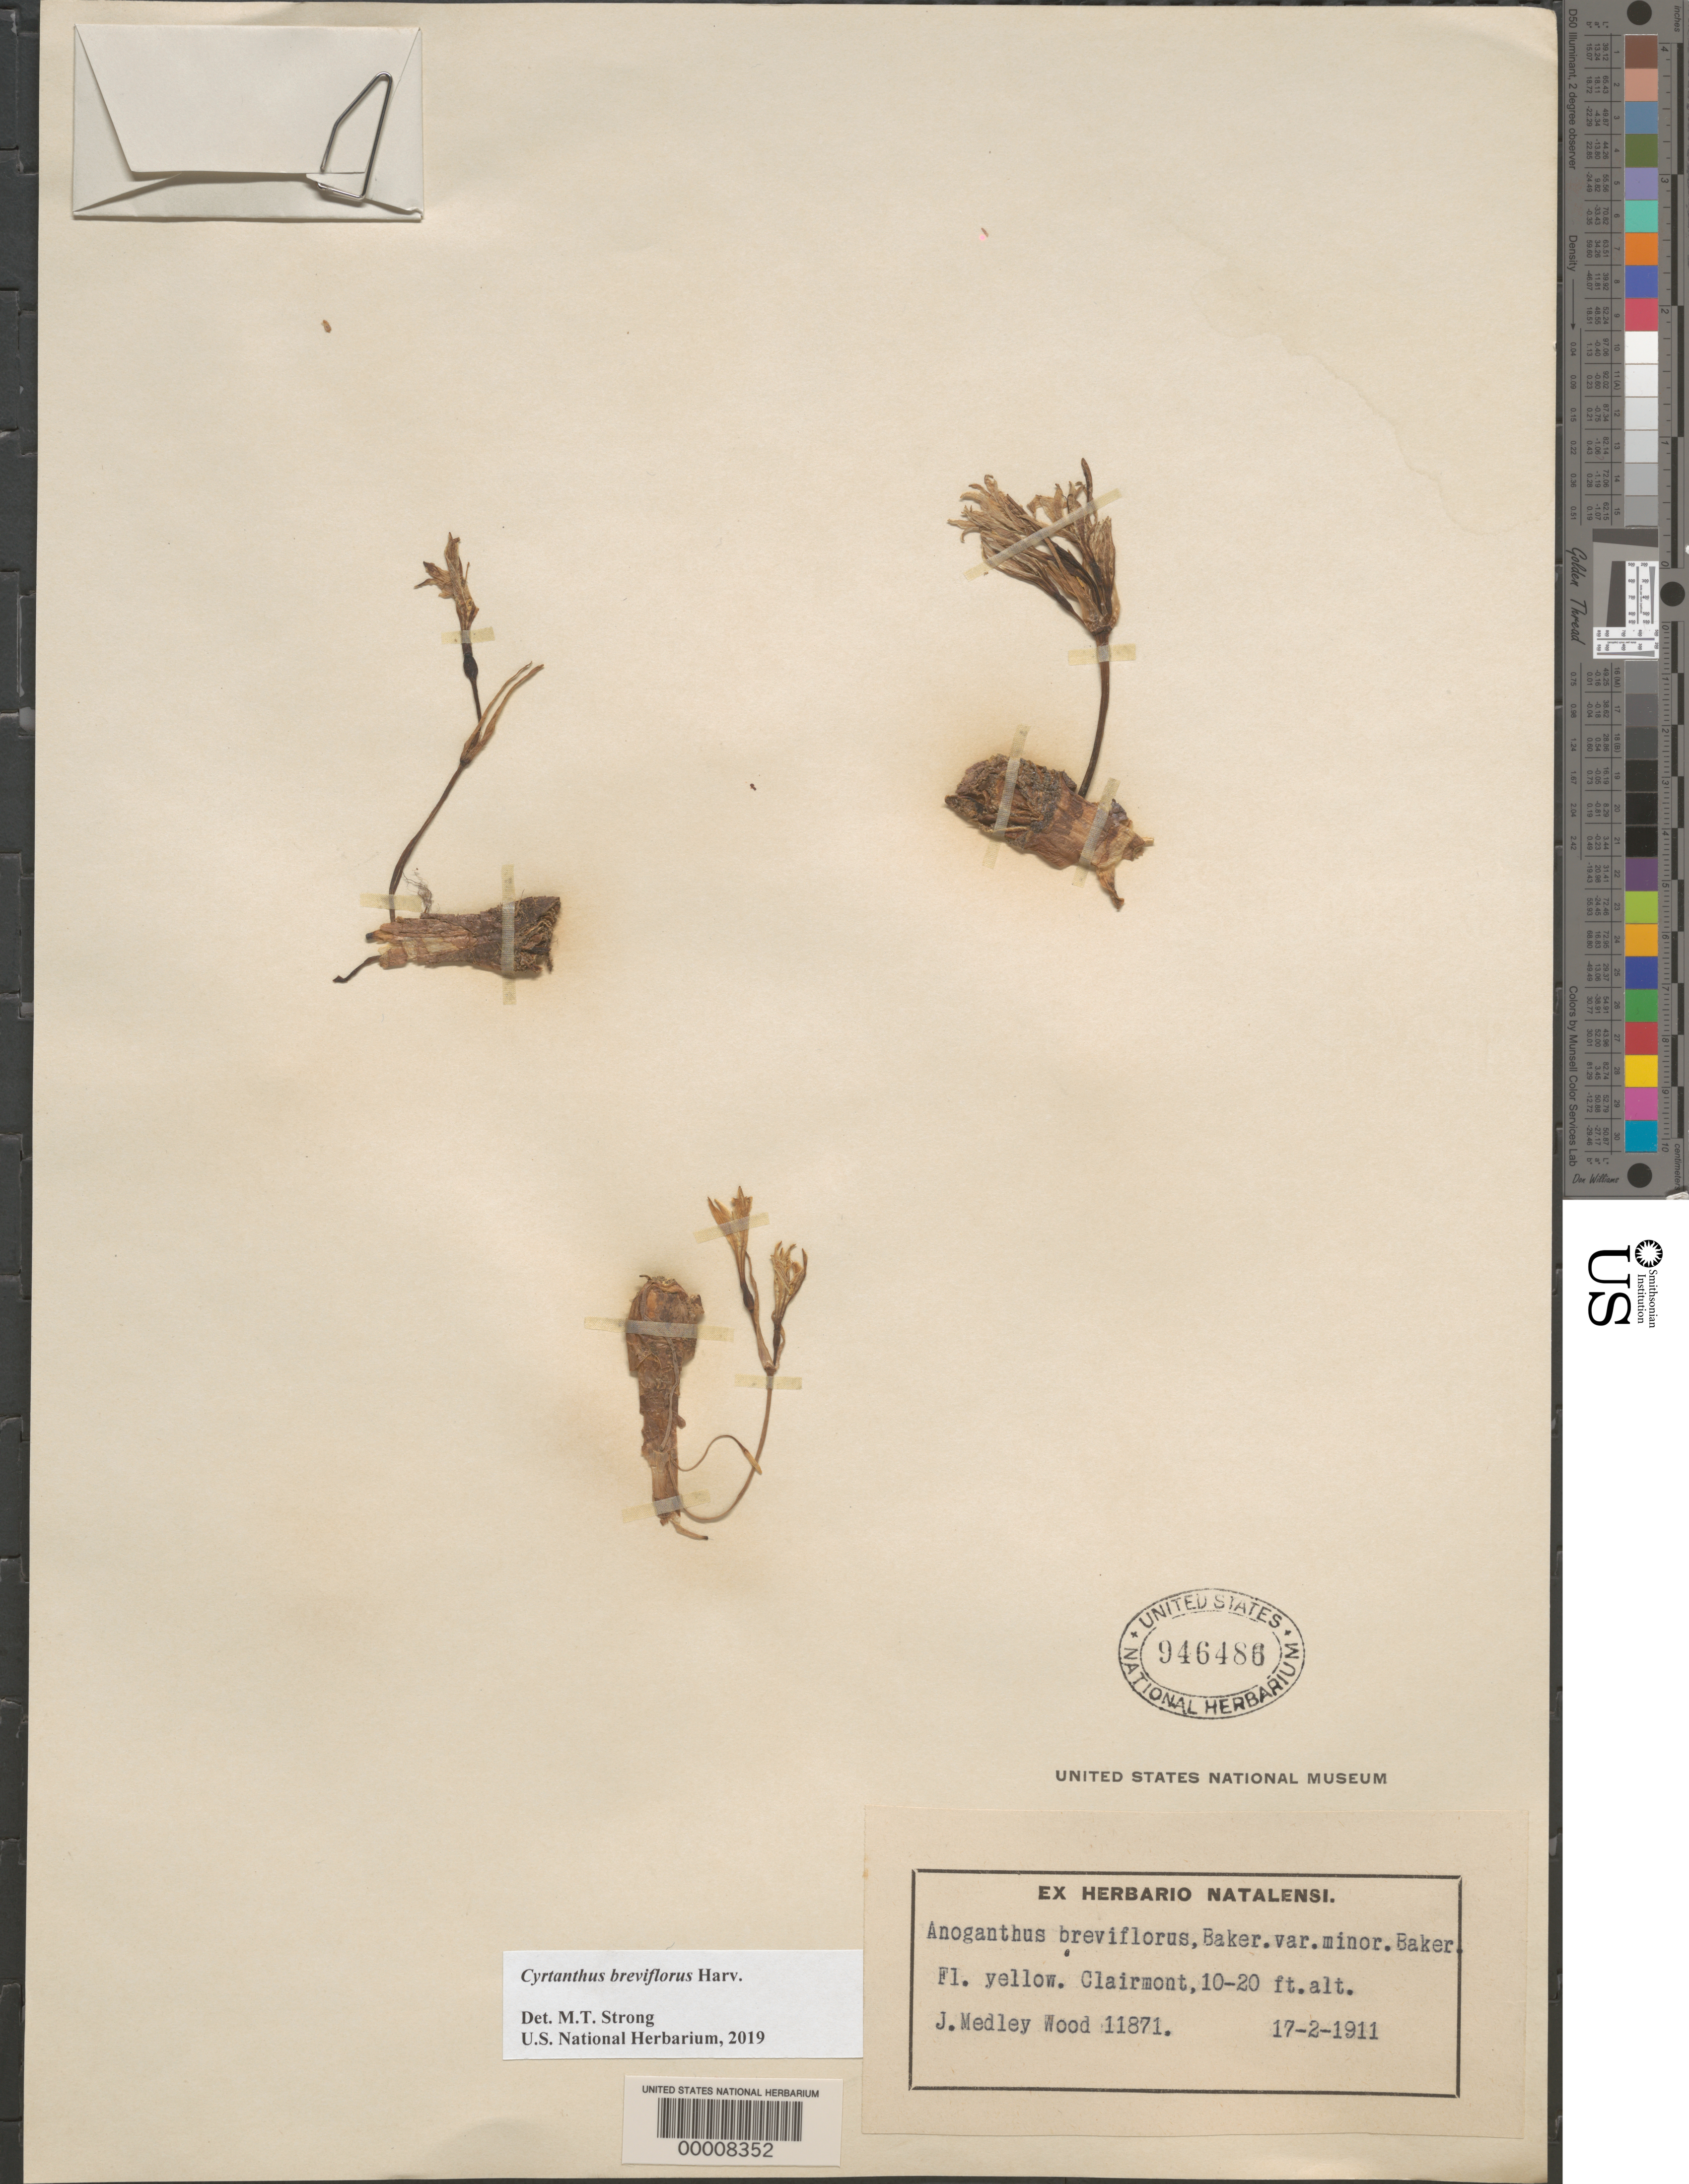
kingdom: Plantae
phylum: Tracheophyta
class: Liliopsida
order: Asparagales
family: Amaryllidaceae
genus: Cyrtanthus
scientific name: Cyrtanthus breviflorus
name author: Harv.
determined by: Strong, Mark T., (BOT), Smithsonian Institution - National Museum of Natural History (UNITED STATES)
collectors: J. M. Wood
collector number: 11871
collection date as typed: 17 Feb 1911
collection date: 1911-02-17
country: South Africa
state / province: KwaZulu-Natal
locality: Clairmont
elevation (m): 3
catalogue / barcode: US 946486